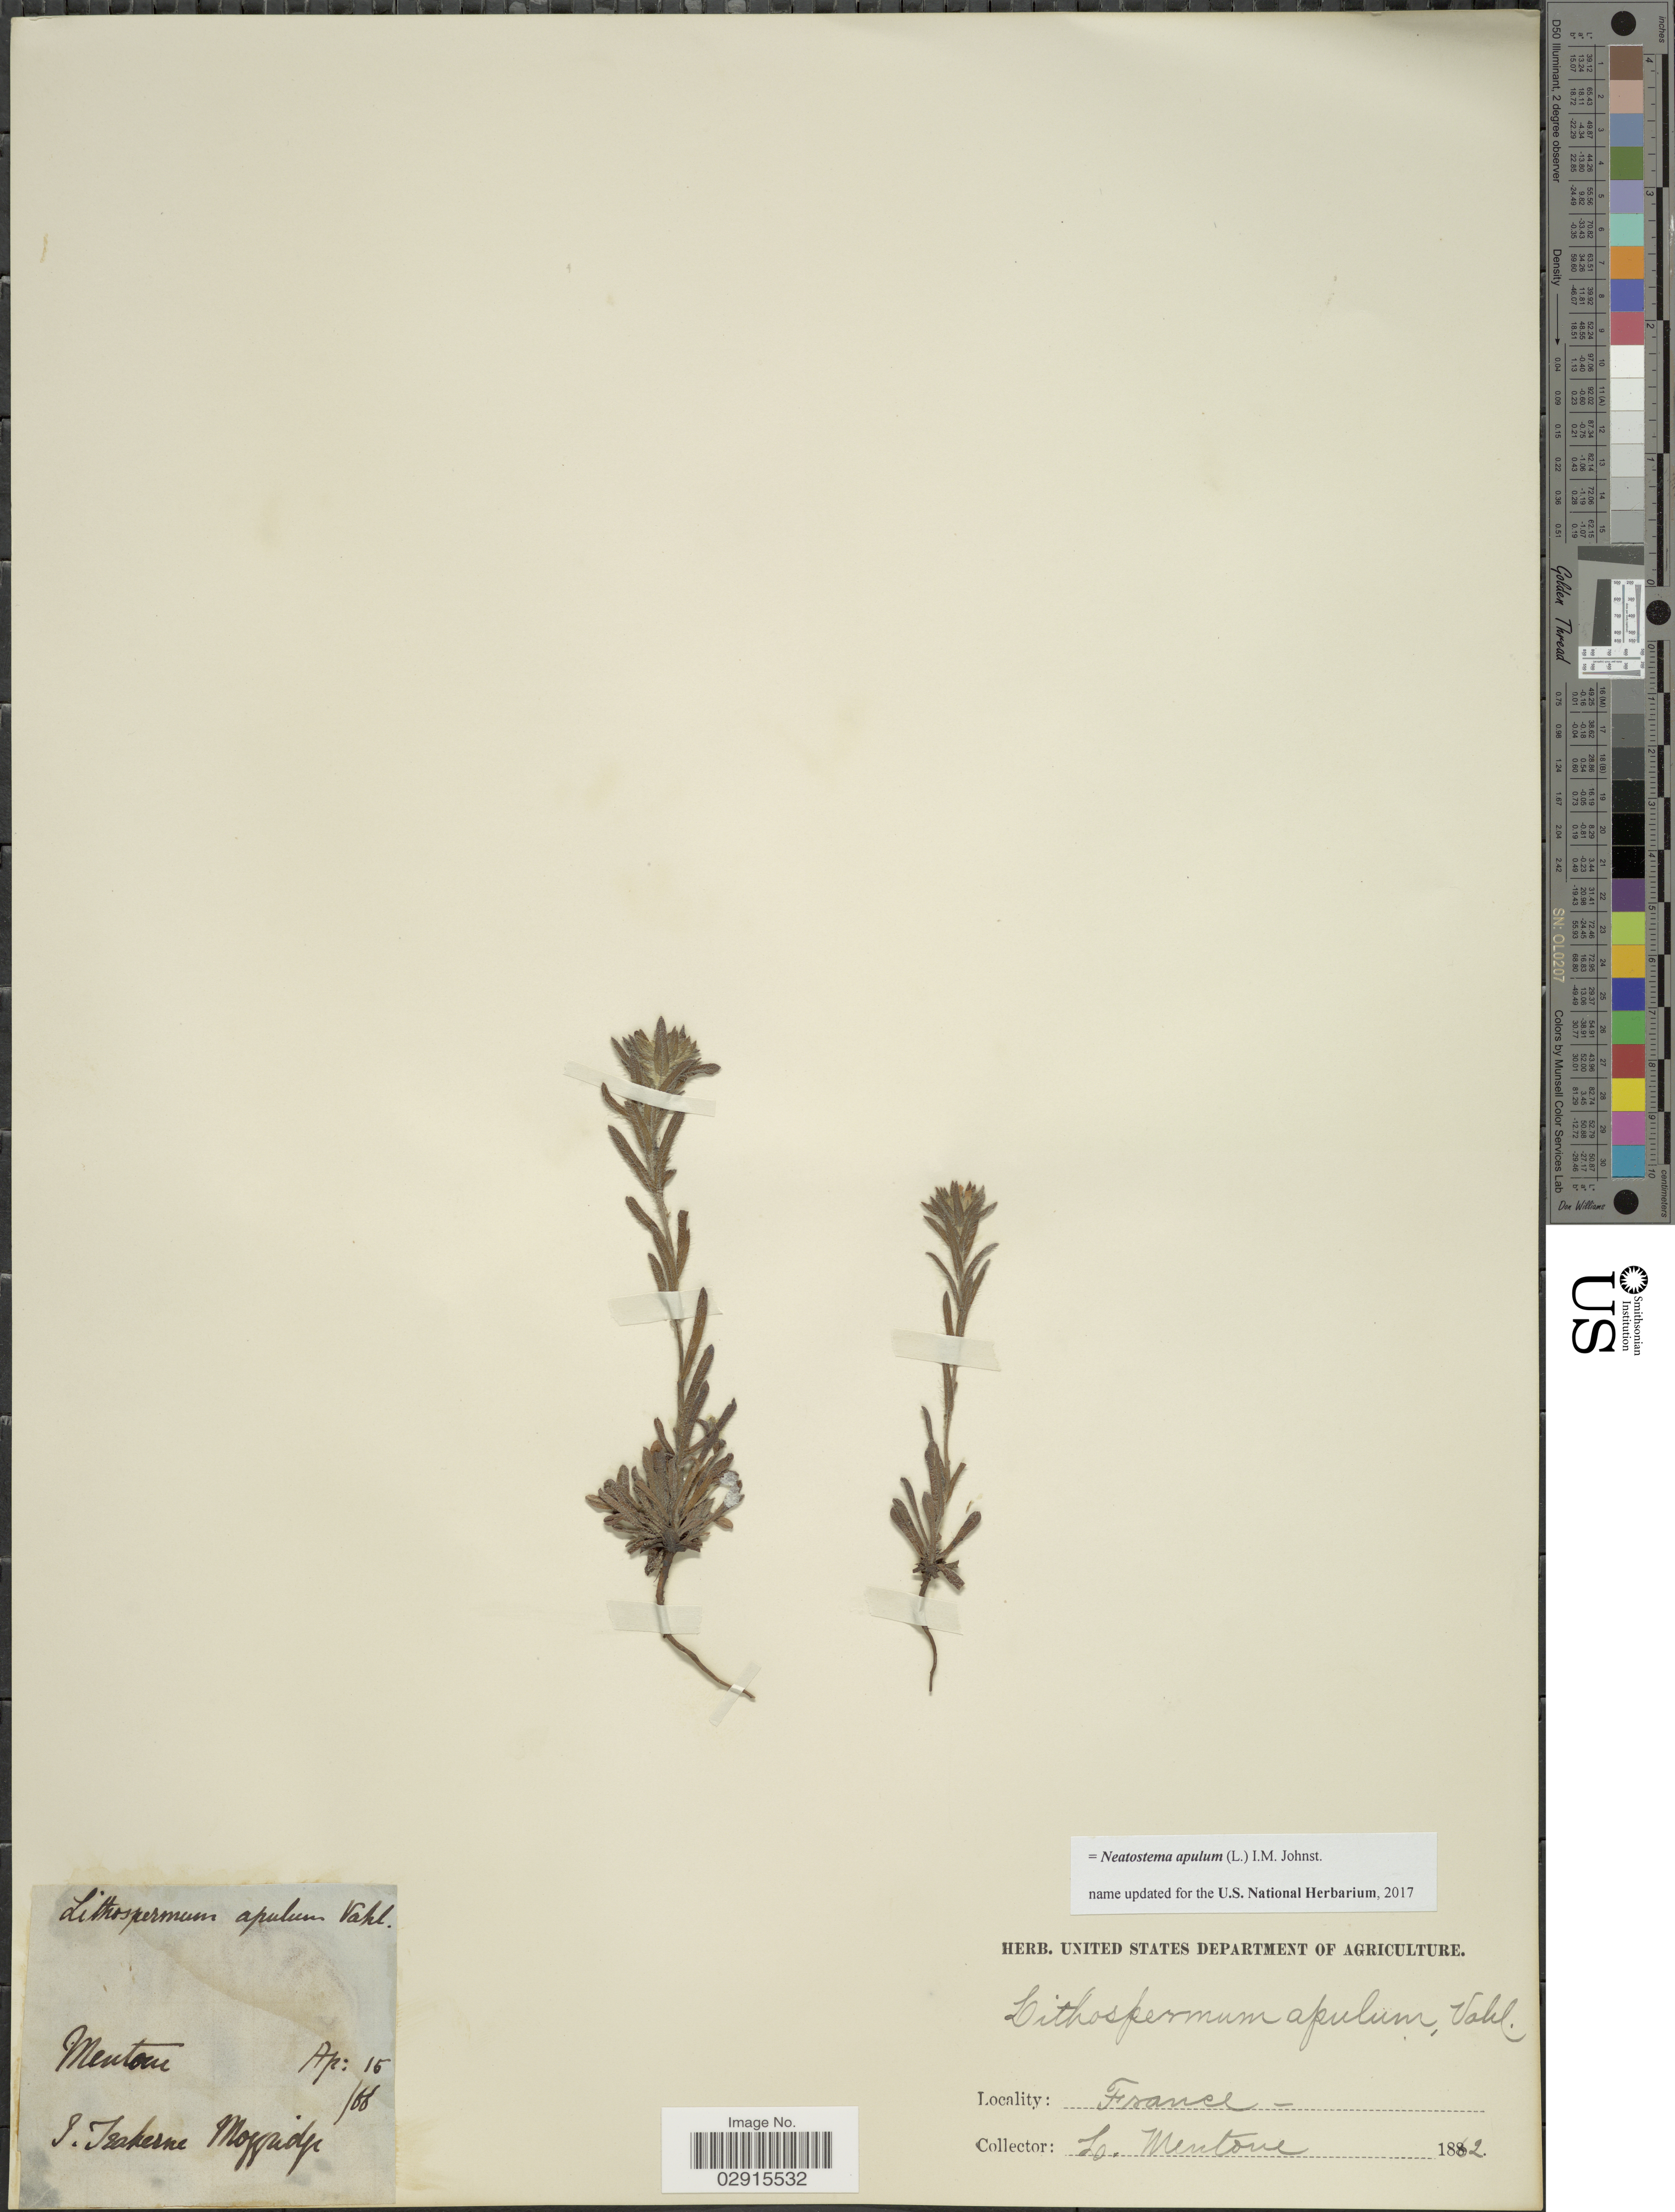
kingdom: Plantae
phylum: Tracheophyta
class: Magnoliopsida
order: Boraginales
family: Boraginaceae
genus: Neatostema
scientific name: Neatostema apulum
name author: (L.) I.M. Johnst.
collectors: J. T. Moggridge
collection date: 1862-04-15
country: France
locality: Mentone.